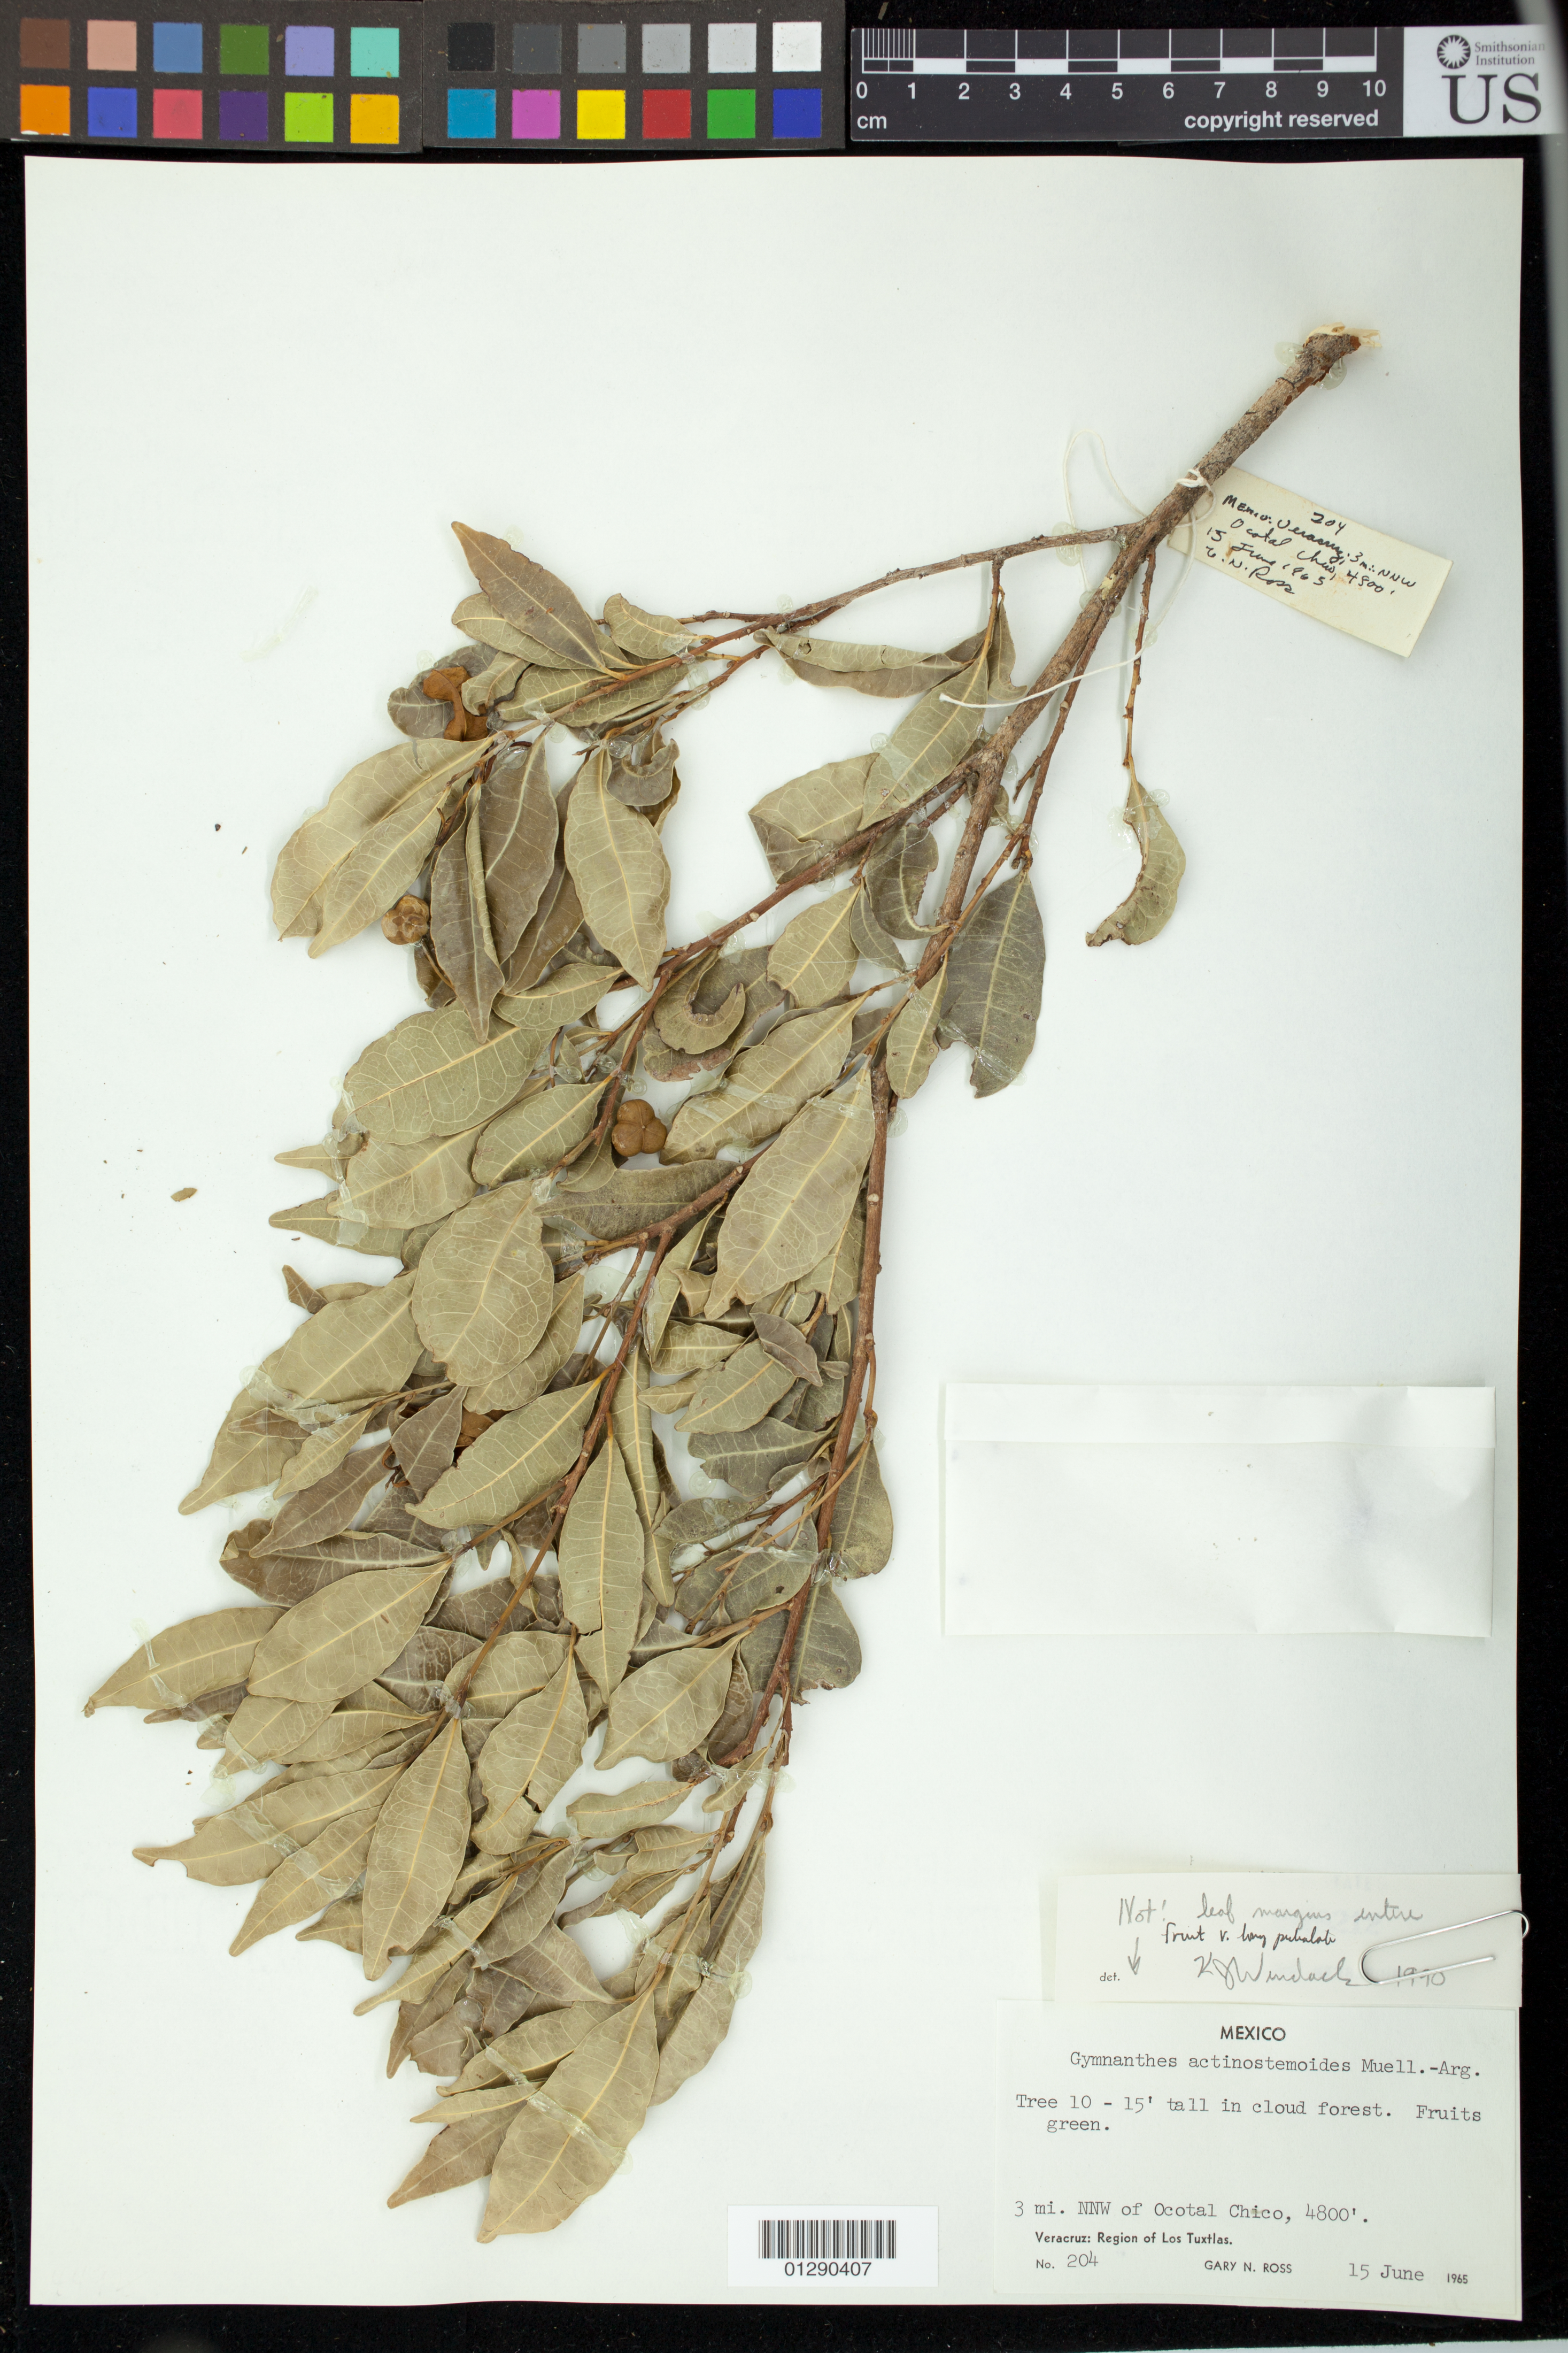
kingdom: Plantae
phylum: Tracheophyta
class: Magnoliopsida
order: Malpighiales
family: Euphorbiaceae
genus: Gymnanthes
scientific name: Gymnanthes sp.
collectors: G. N. Ross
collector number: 204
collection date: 1964-06-15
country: Mexico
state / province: Veracruz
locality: Los Tuxtlas. 3 miles NNW of Ocotal Chico. Veracruz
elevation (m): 1463